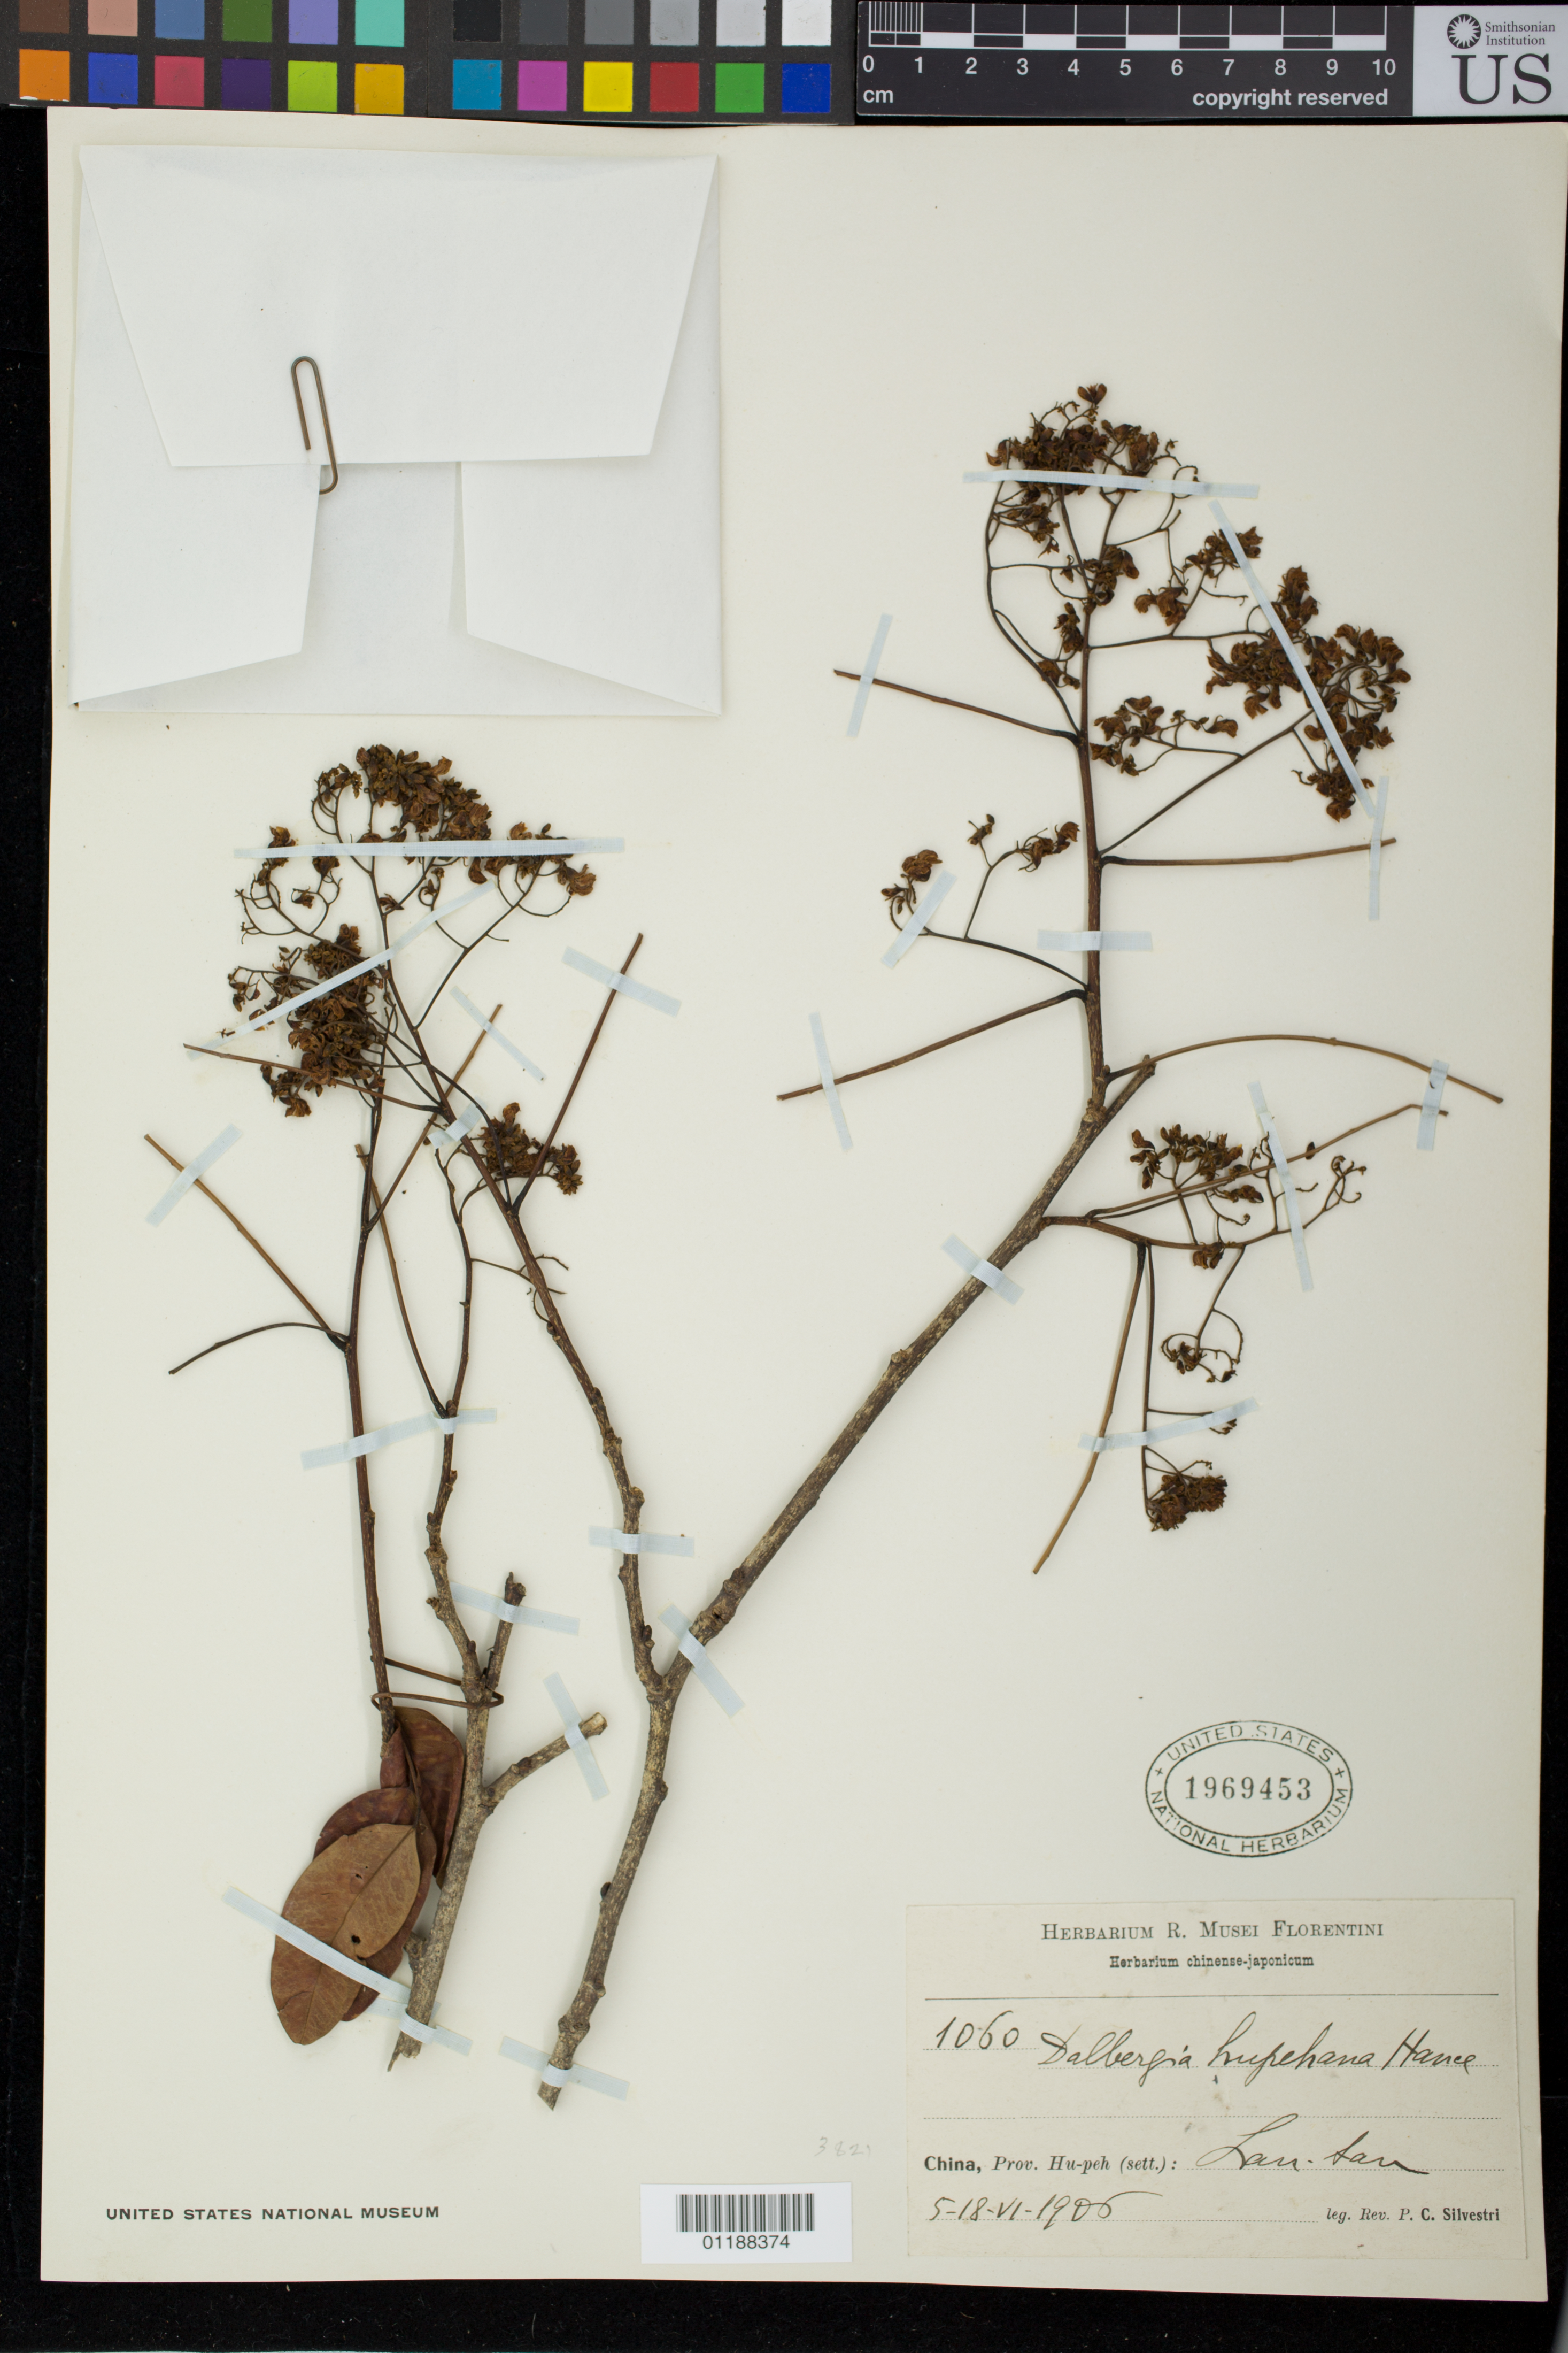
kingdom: Plantae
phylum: Tracheophyta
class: Magnoliopsida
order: Fabales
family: Fabaceae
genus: Dalbergia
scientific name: Dalbergia hupeana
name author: Hance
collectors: P. Silvestri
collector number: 1060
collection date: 1906-05-18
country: China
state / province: Hubei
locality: Lan-tau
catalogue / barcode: US 1969453